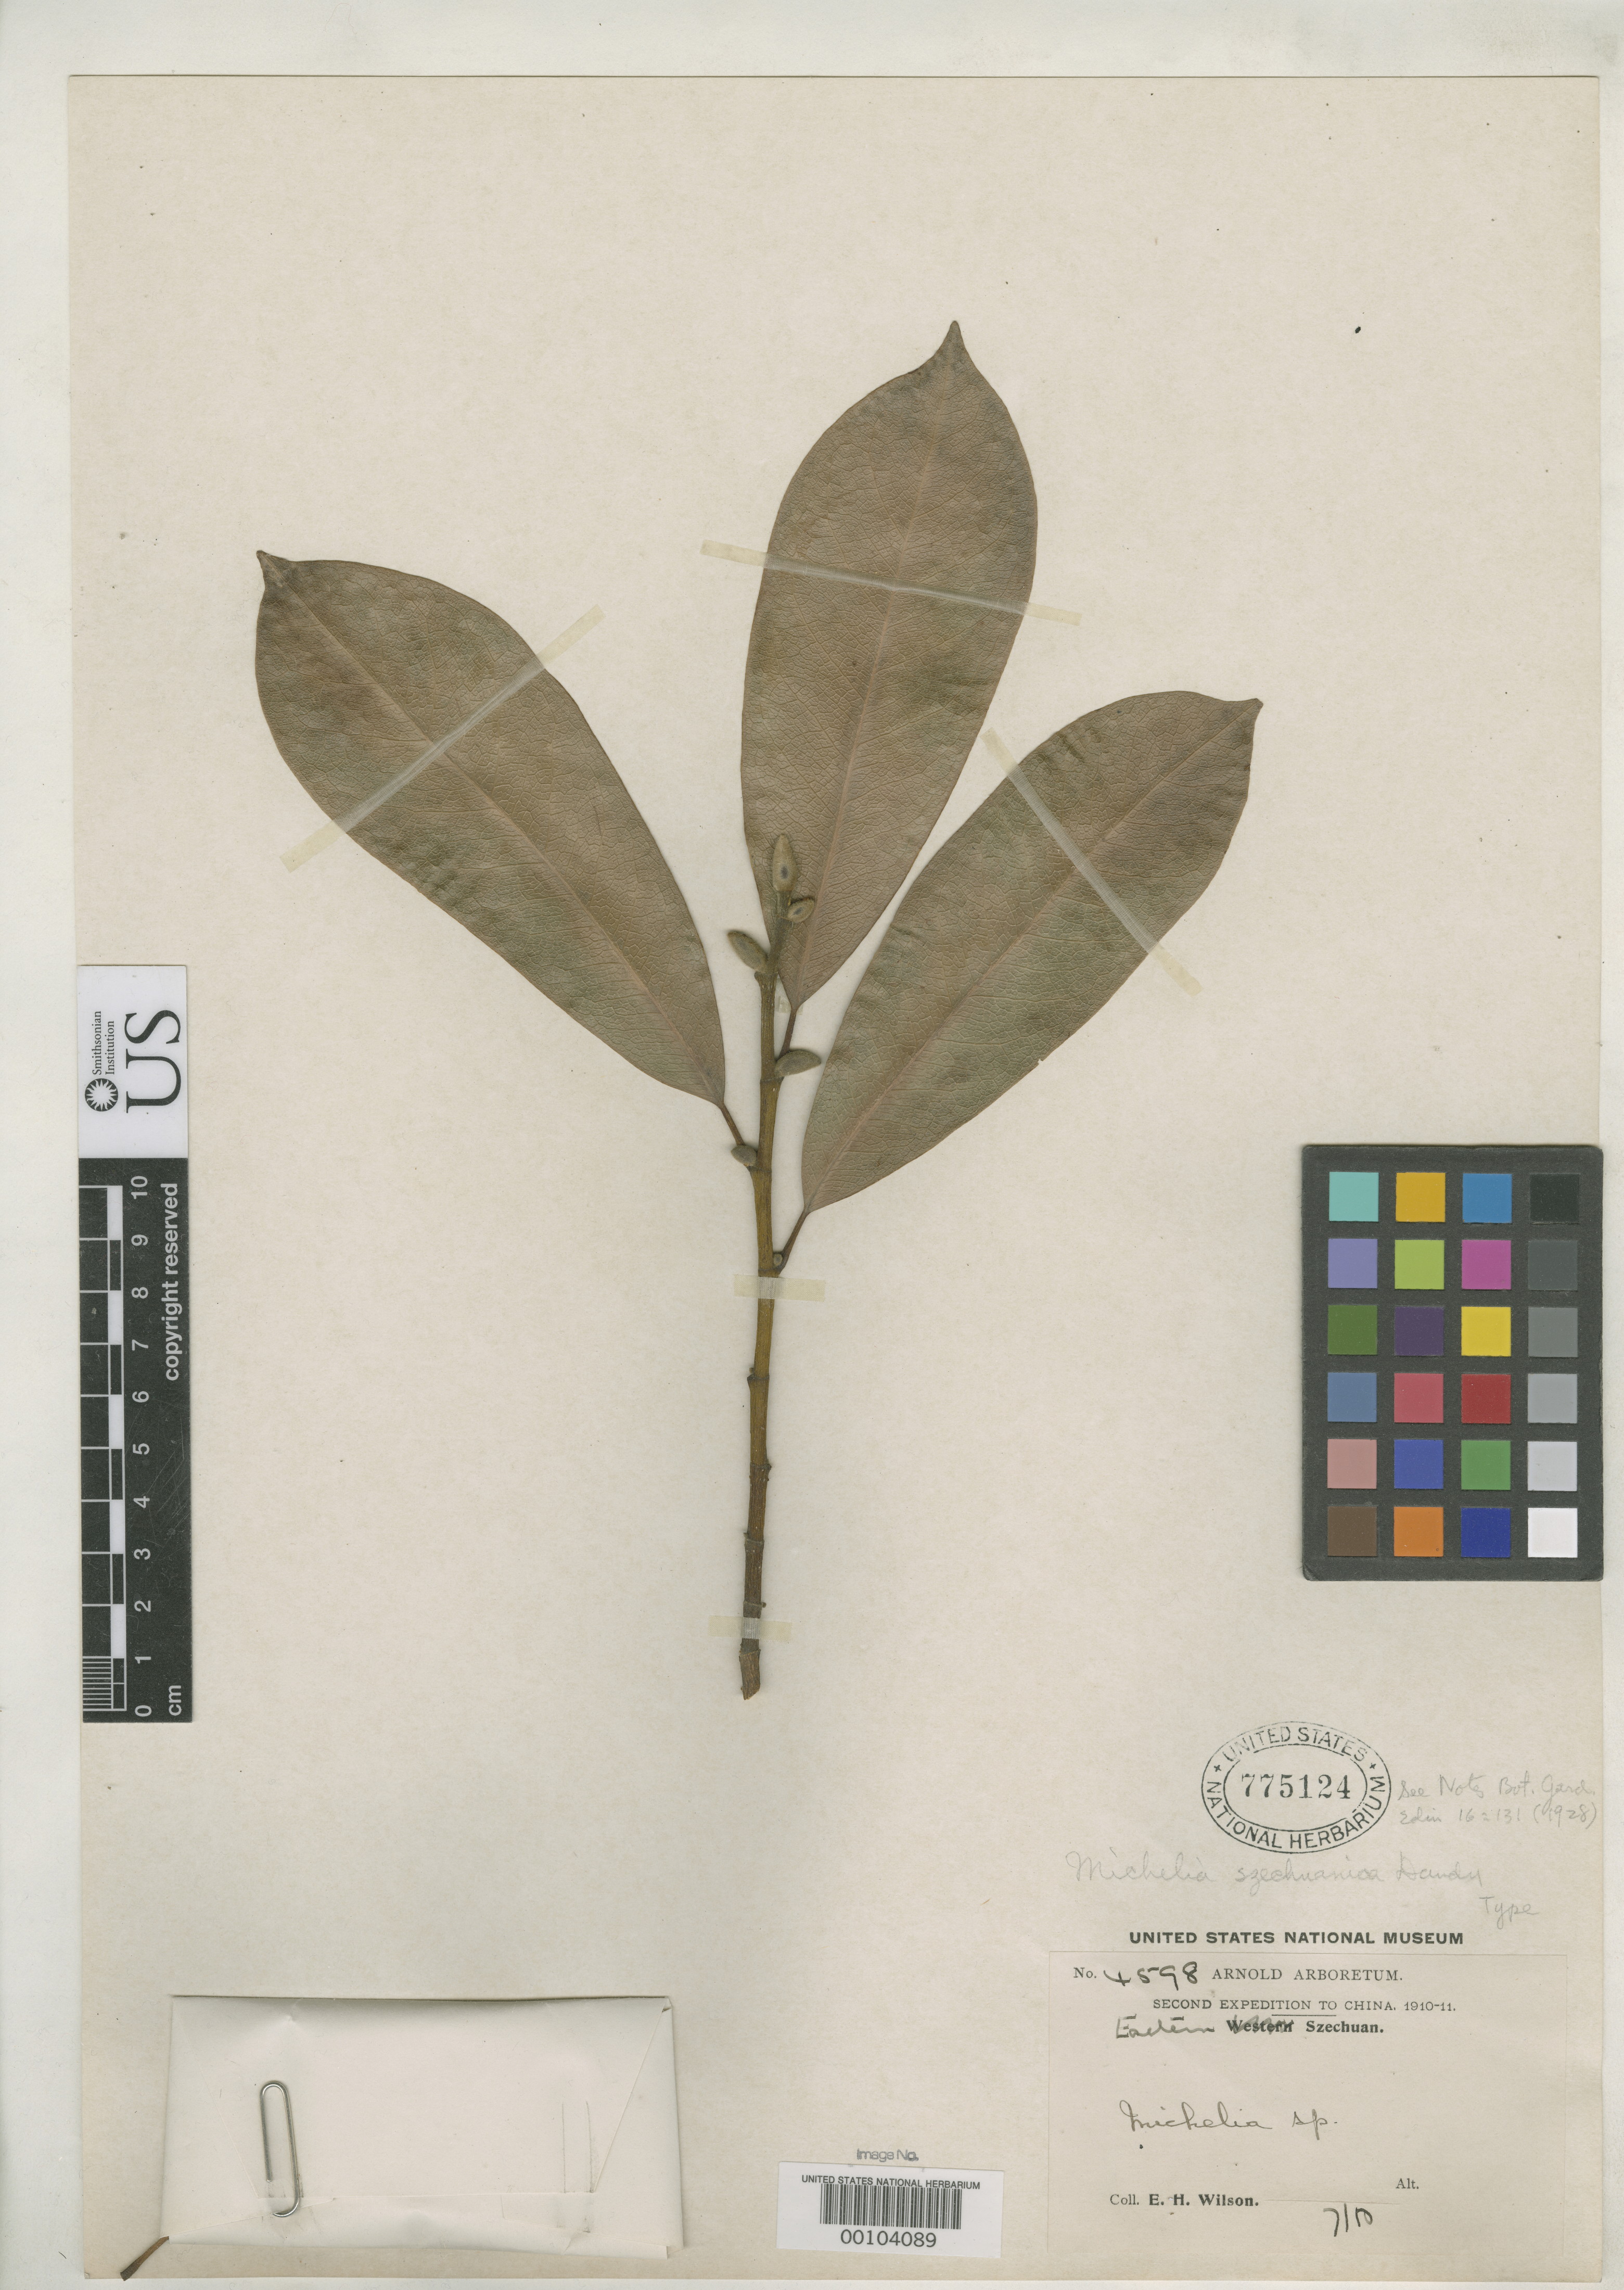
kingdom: Plantae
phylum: Tracheophyta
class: Magnoliopsida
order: Magnoliales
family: Magnoliaceae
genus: Michelia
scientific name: Michelia szechuanica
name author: Dandy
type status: Isotype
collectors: E. H. Wilson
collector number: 4598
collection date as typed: Jul 1910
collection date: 1910-07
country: China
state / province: Sichuan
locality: Szechwan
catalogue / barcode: US 775124